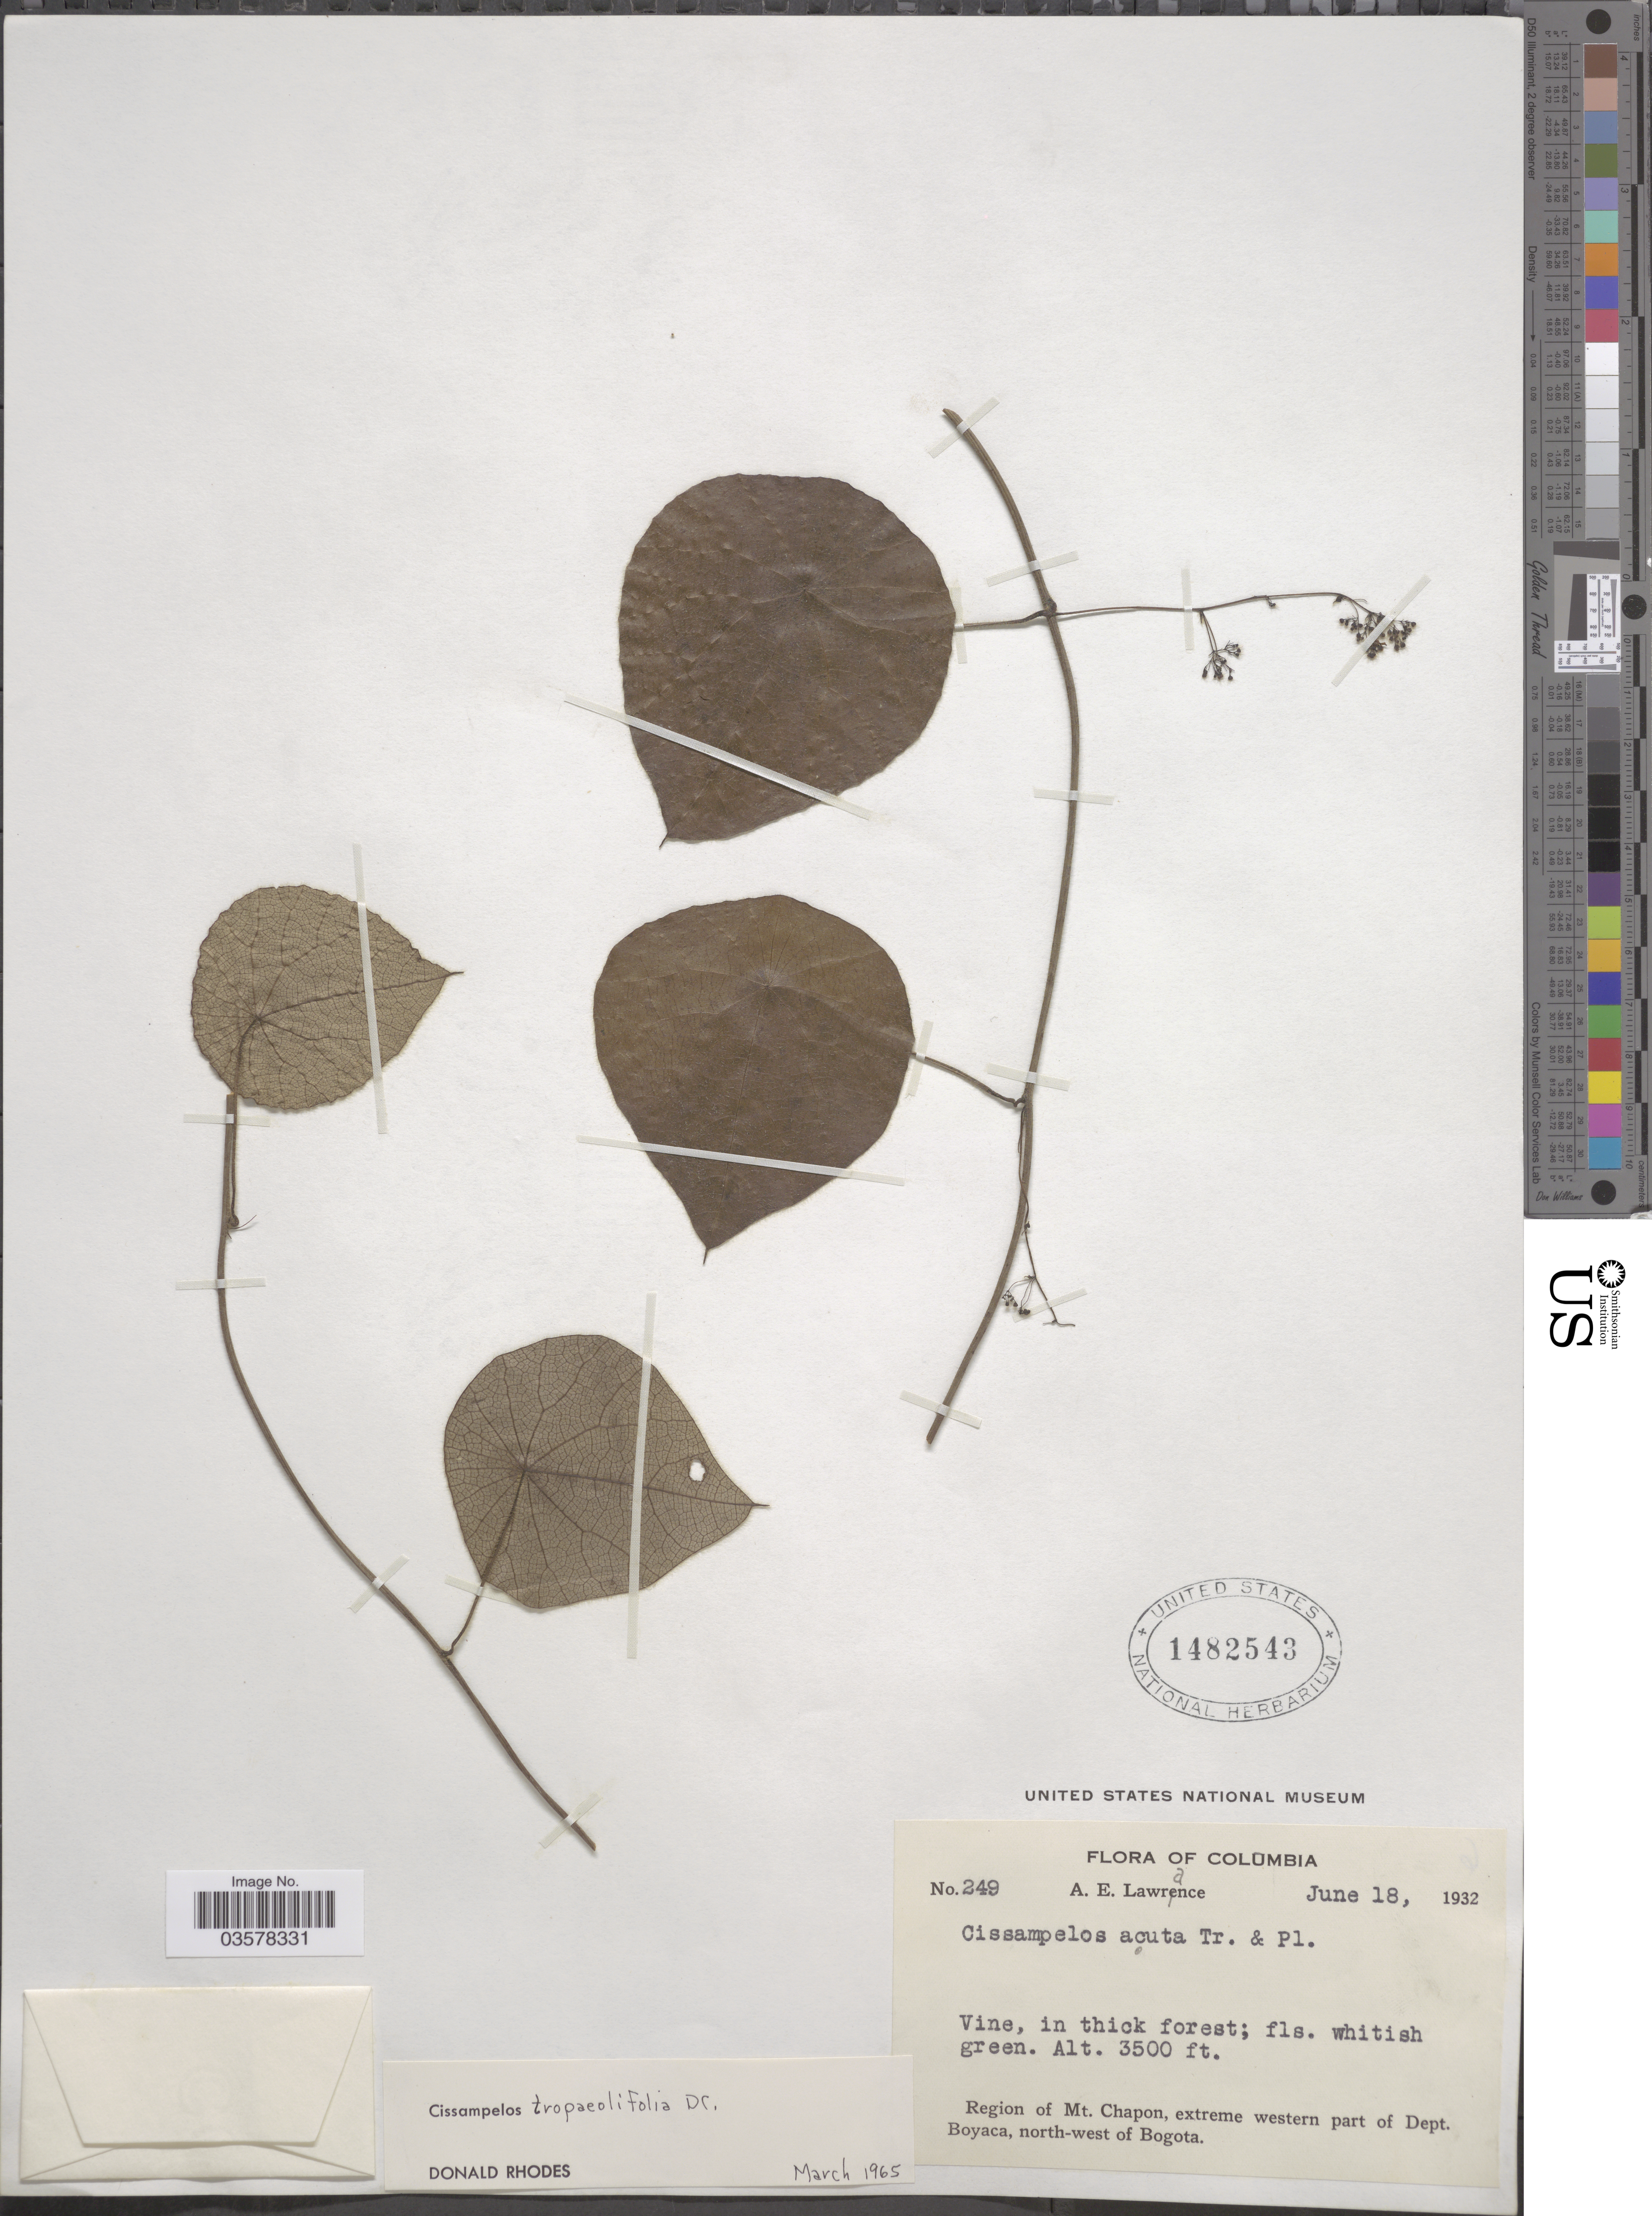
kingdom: Plantae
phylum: Tracheophyta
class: Magnoliopsida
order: Ranunculales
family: Menispermaceae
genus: Cissampelos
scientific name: Cissampelos tropaeolifolia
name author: DC.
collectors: A. Lawrance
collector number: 249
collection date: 1932-06-18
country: Colombia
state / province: Boyacá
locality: Region of Mt. Chapon, extreme western part of Dept. Boyaca, north-west of Bogota.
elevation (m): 1067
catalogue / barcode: US 1482543